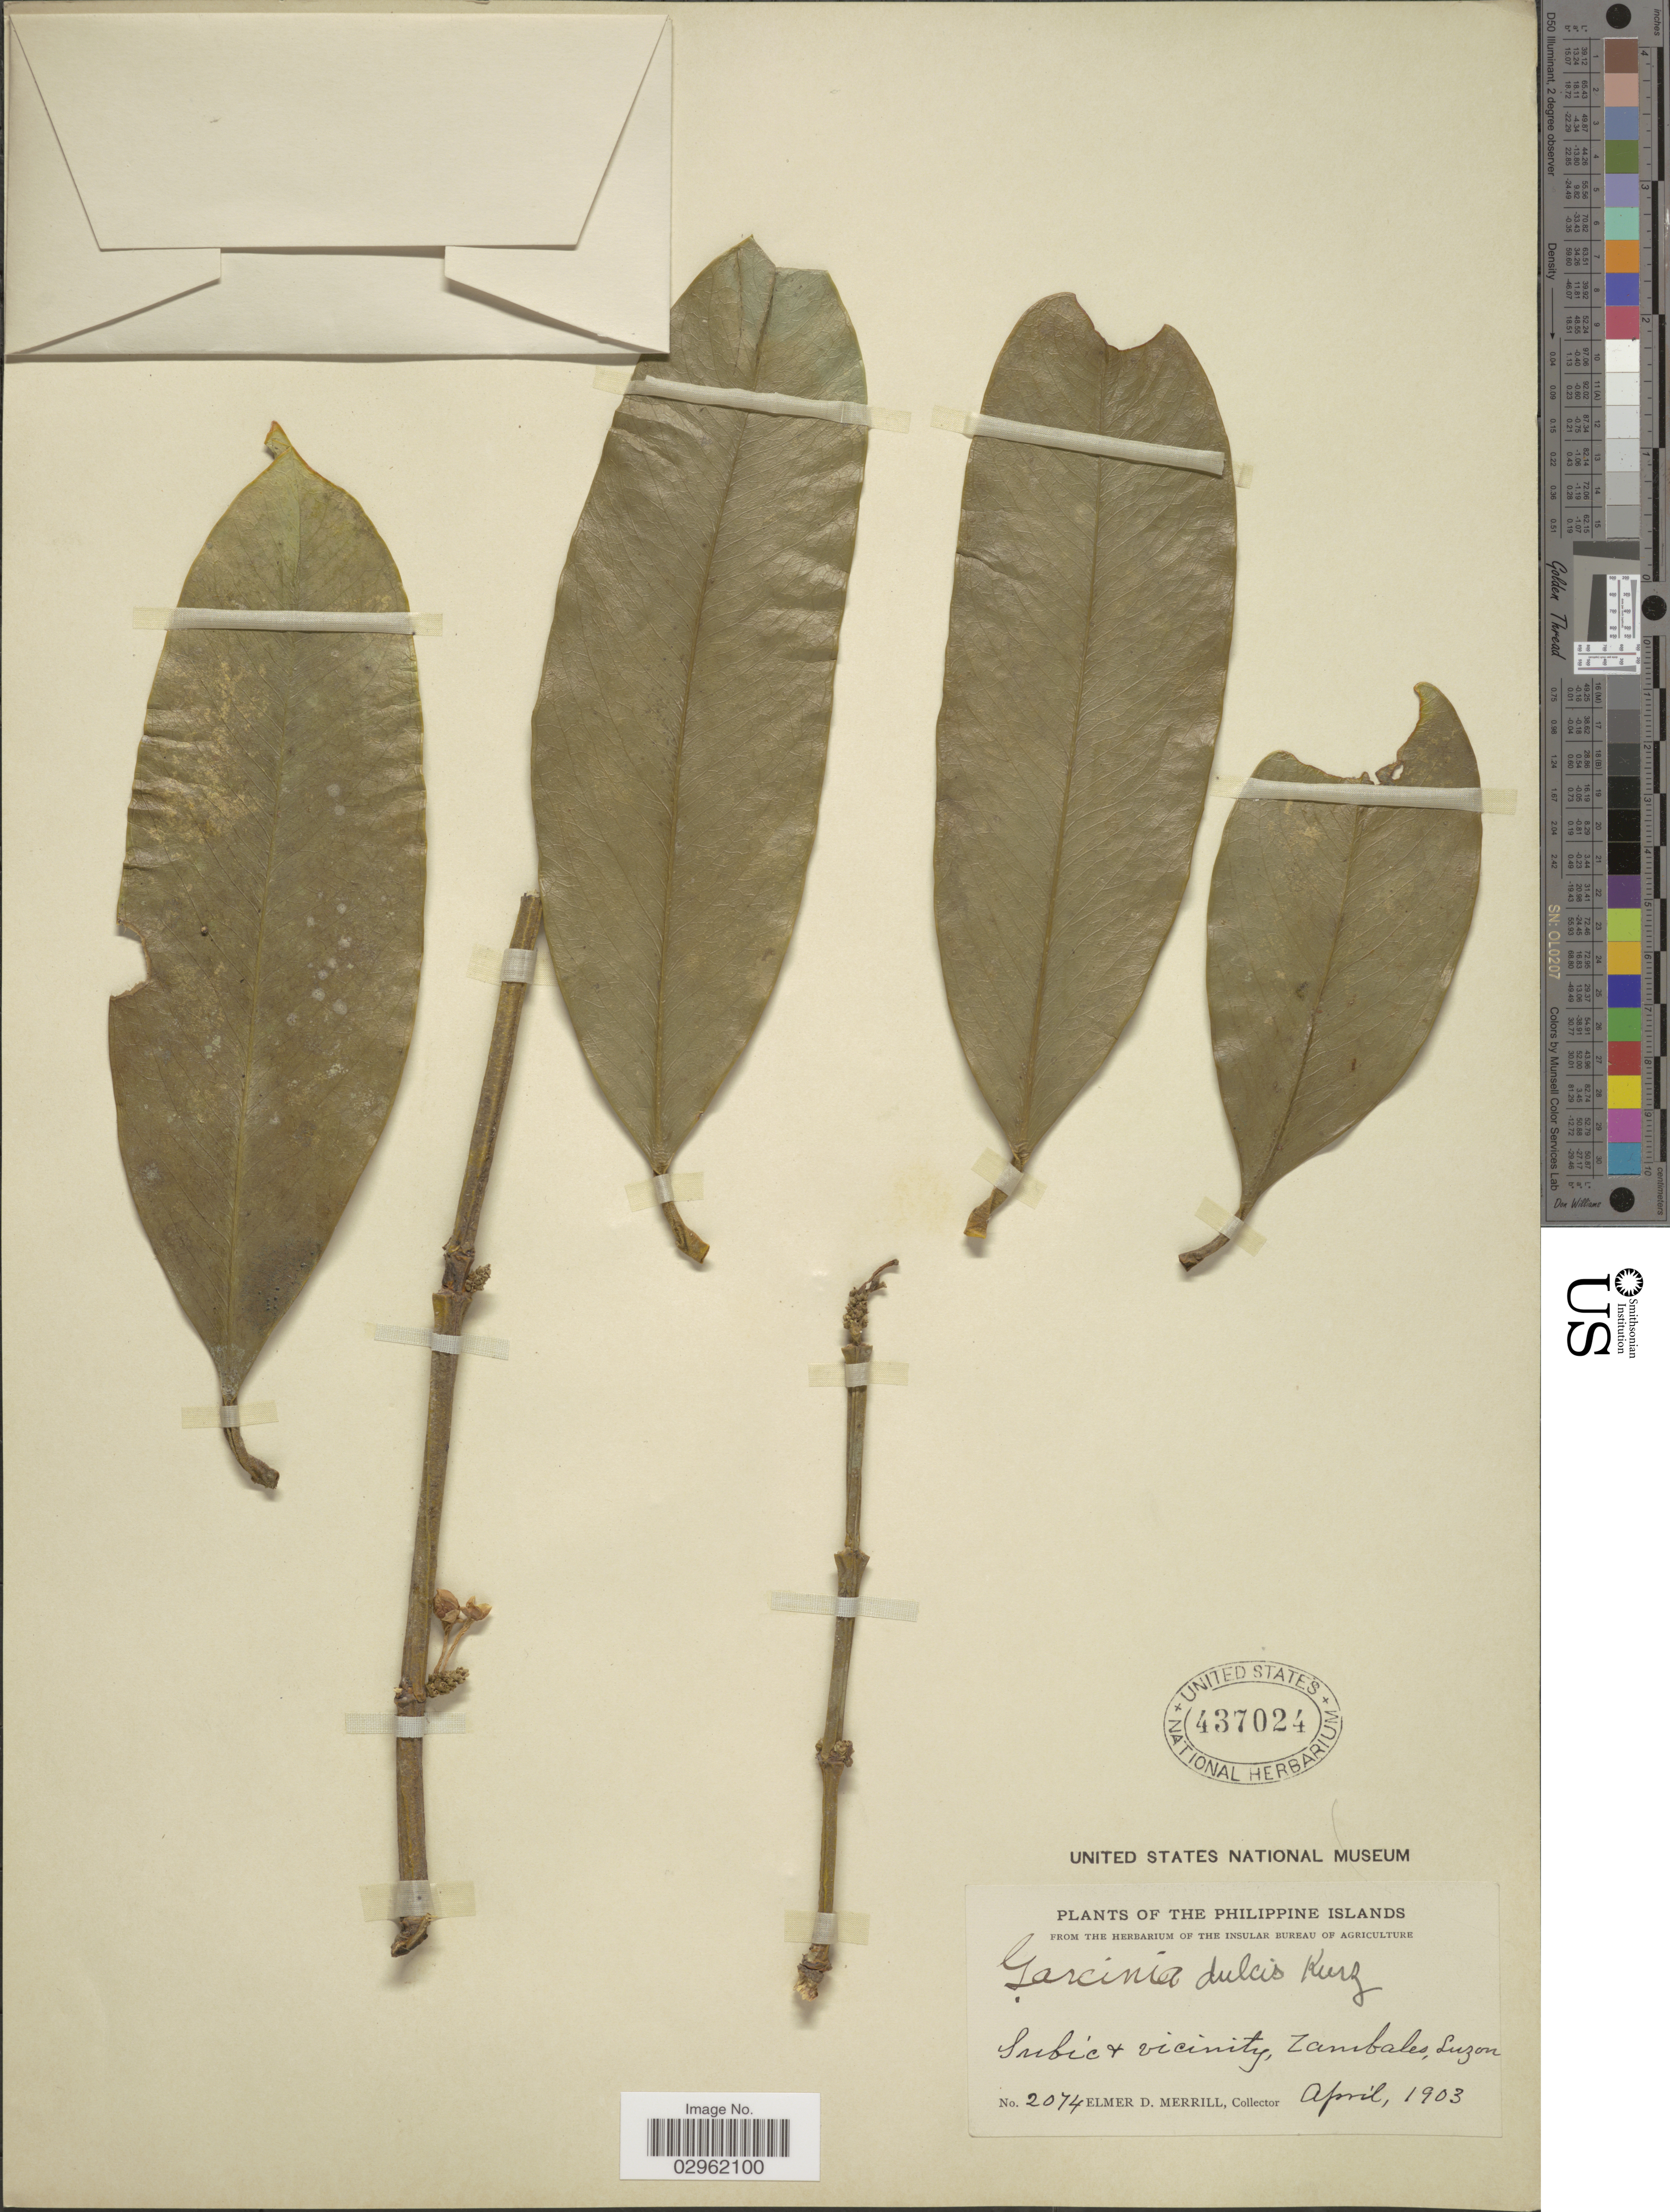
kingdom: Plantae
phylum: Tracheophyta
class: Magnoliopsida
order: Malpighiales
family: Clusiaceae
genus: Garcinia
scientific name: Garcinia dulcis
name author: (Roxb.) Kurz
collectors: E. D. Merrill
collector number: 2074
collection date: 1903-04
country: Philippines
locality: Philippine Islands. Subic + vicinity, Zambales, Luzon.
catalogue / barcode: US 437024